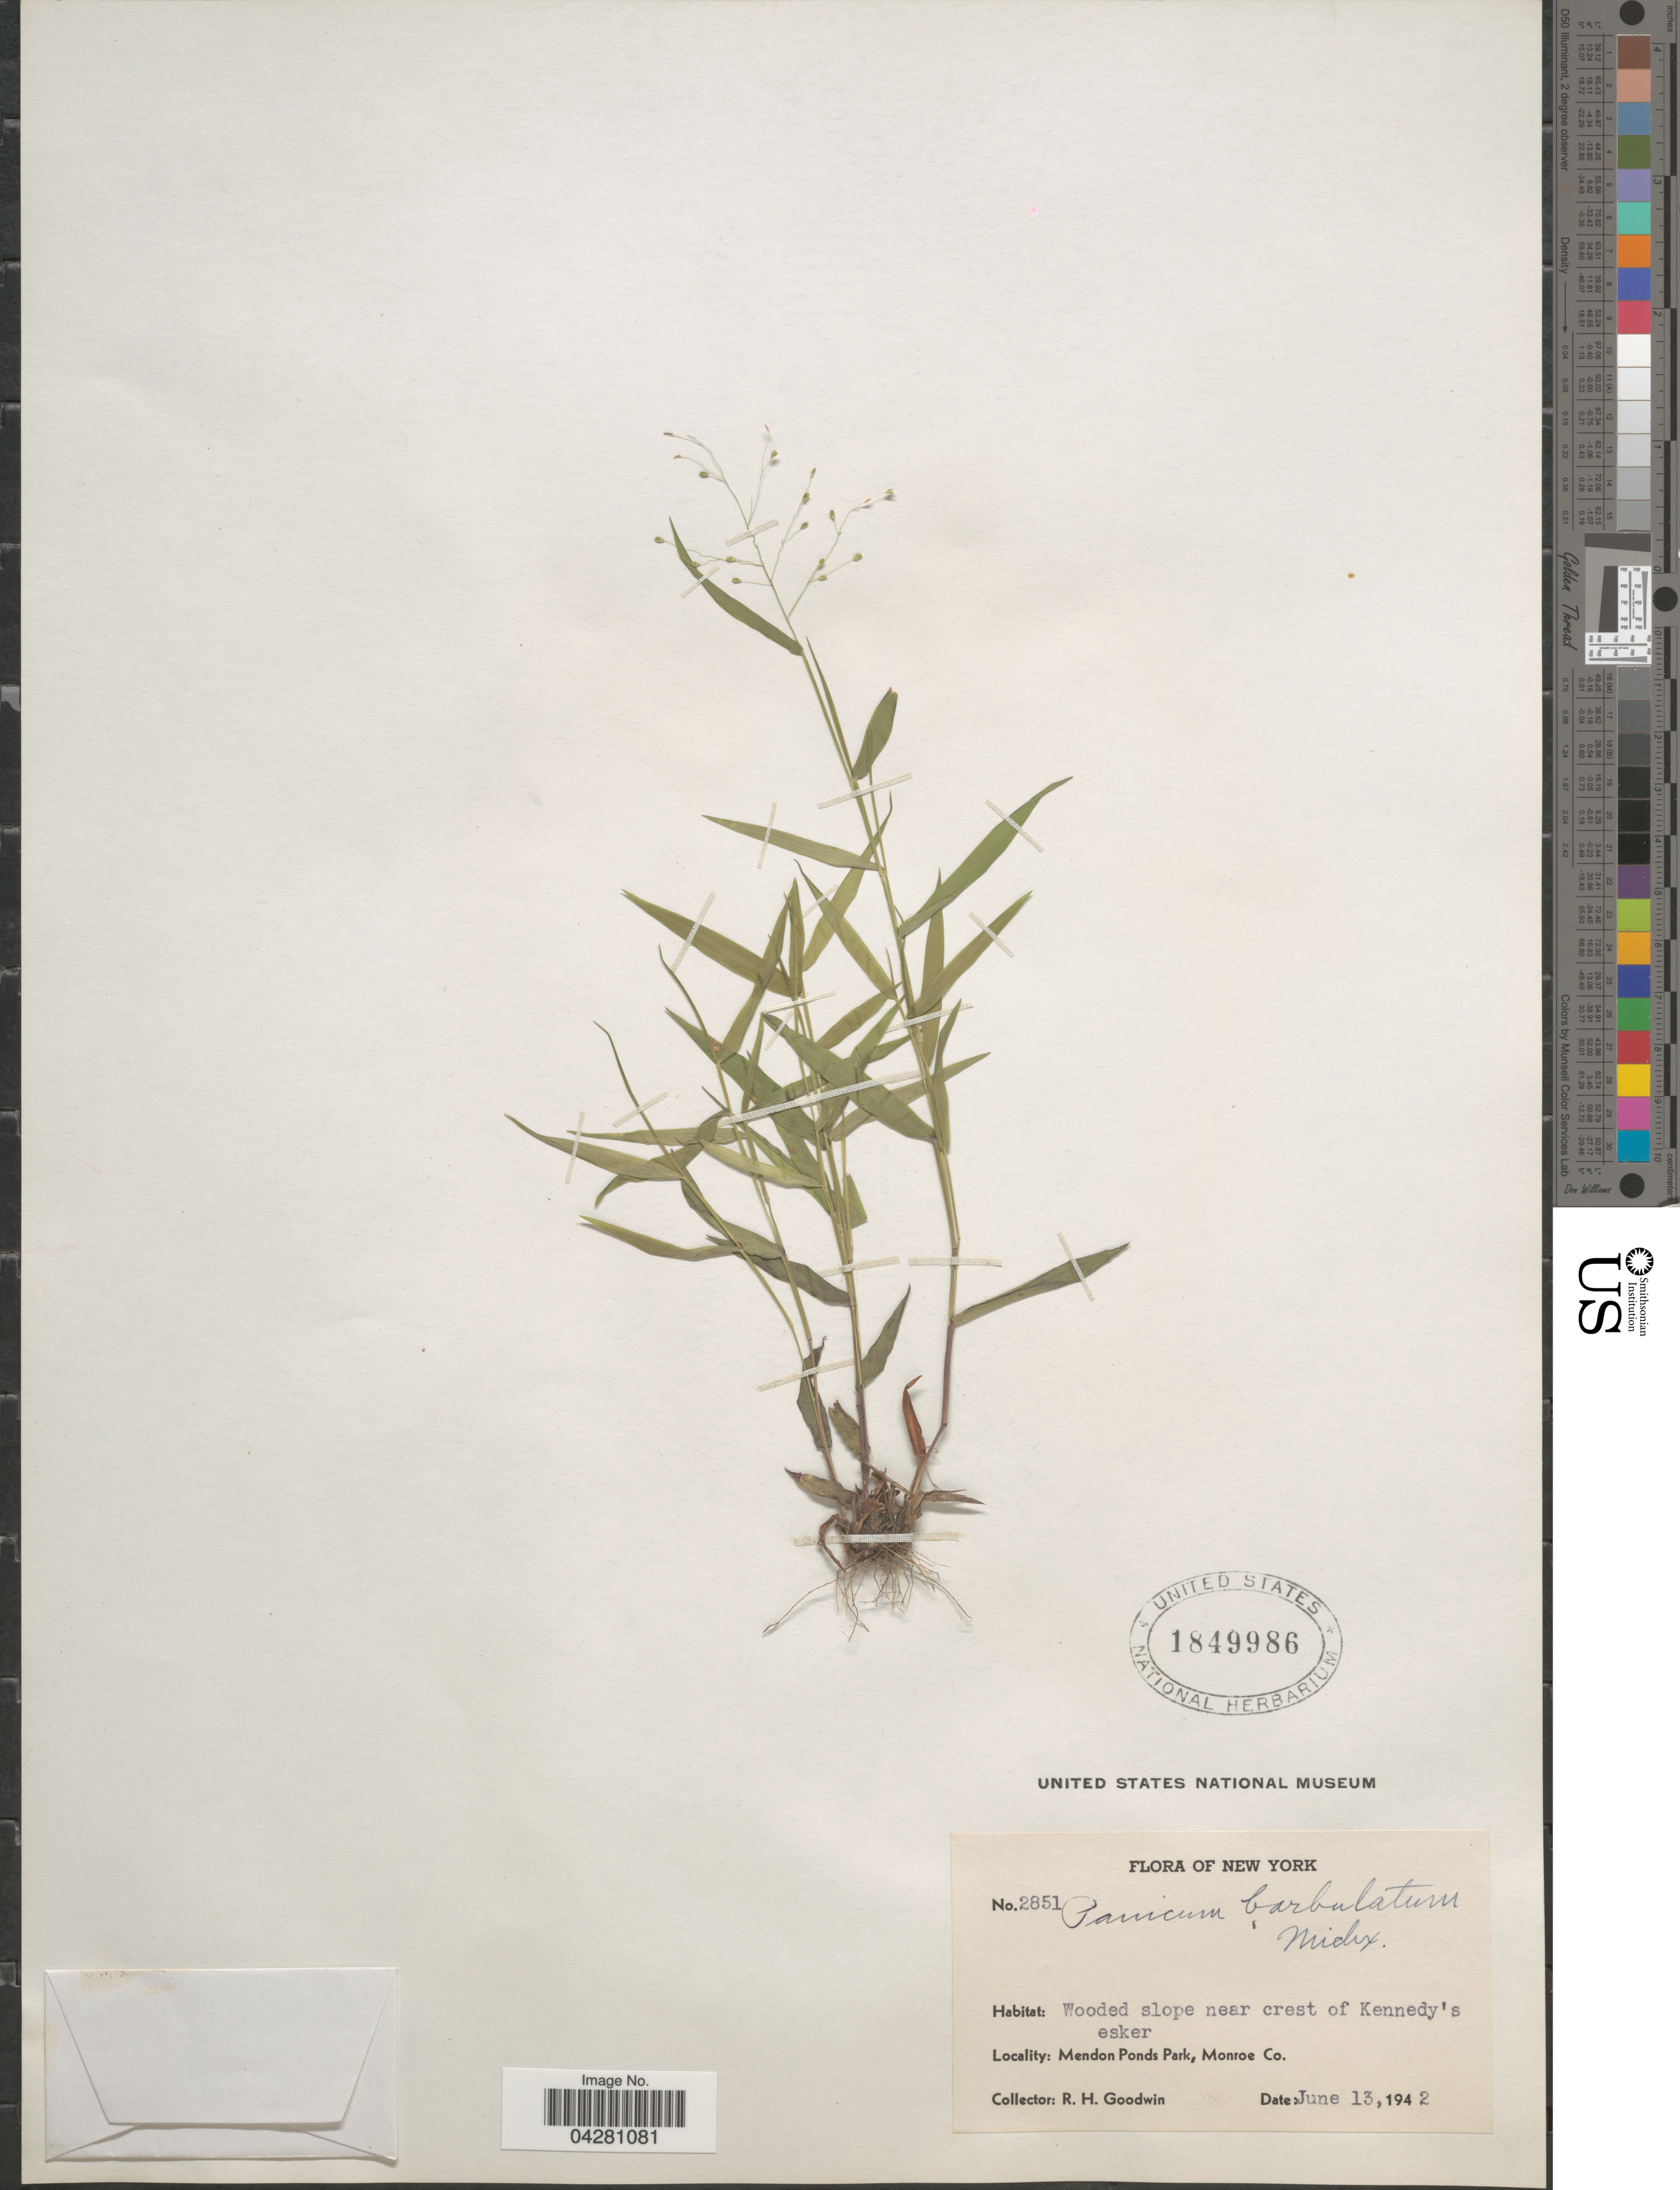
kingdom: Plantae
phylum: Tracheophyta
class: Liliopsida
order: Poales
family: Poaceae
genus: Dichanthelium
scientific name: Dichanthelium dichotomum var. dichotomum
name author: (L.) Gould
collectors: R. Goodwin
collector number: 2851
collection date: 1942-06-13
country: United States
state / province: New York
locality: Wooded slope near crest of Kennedy's esker. Mendon Ponds Park, Monroe Co.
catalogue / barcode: US 1849986